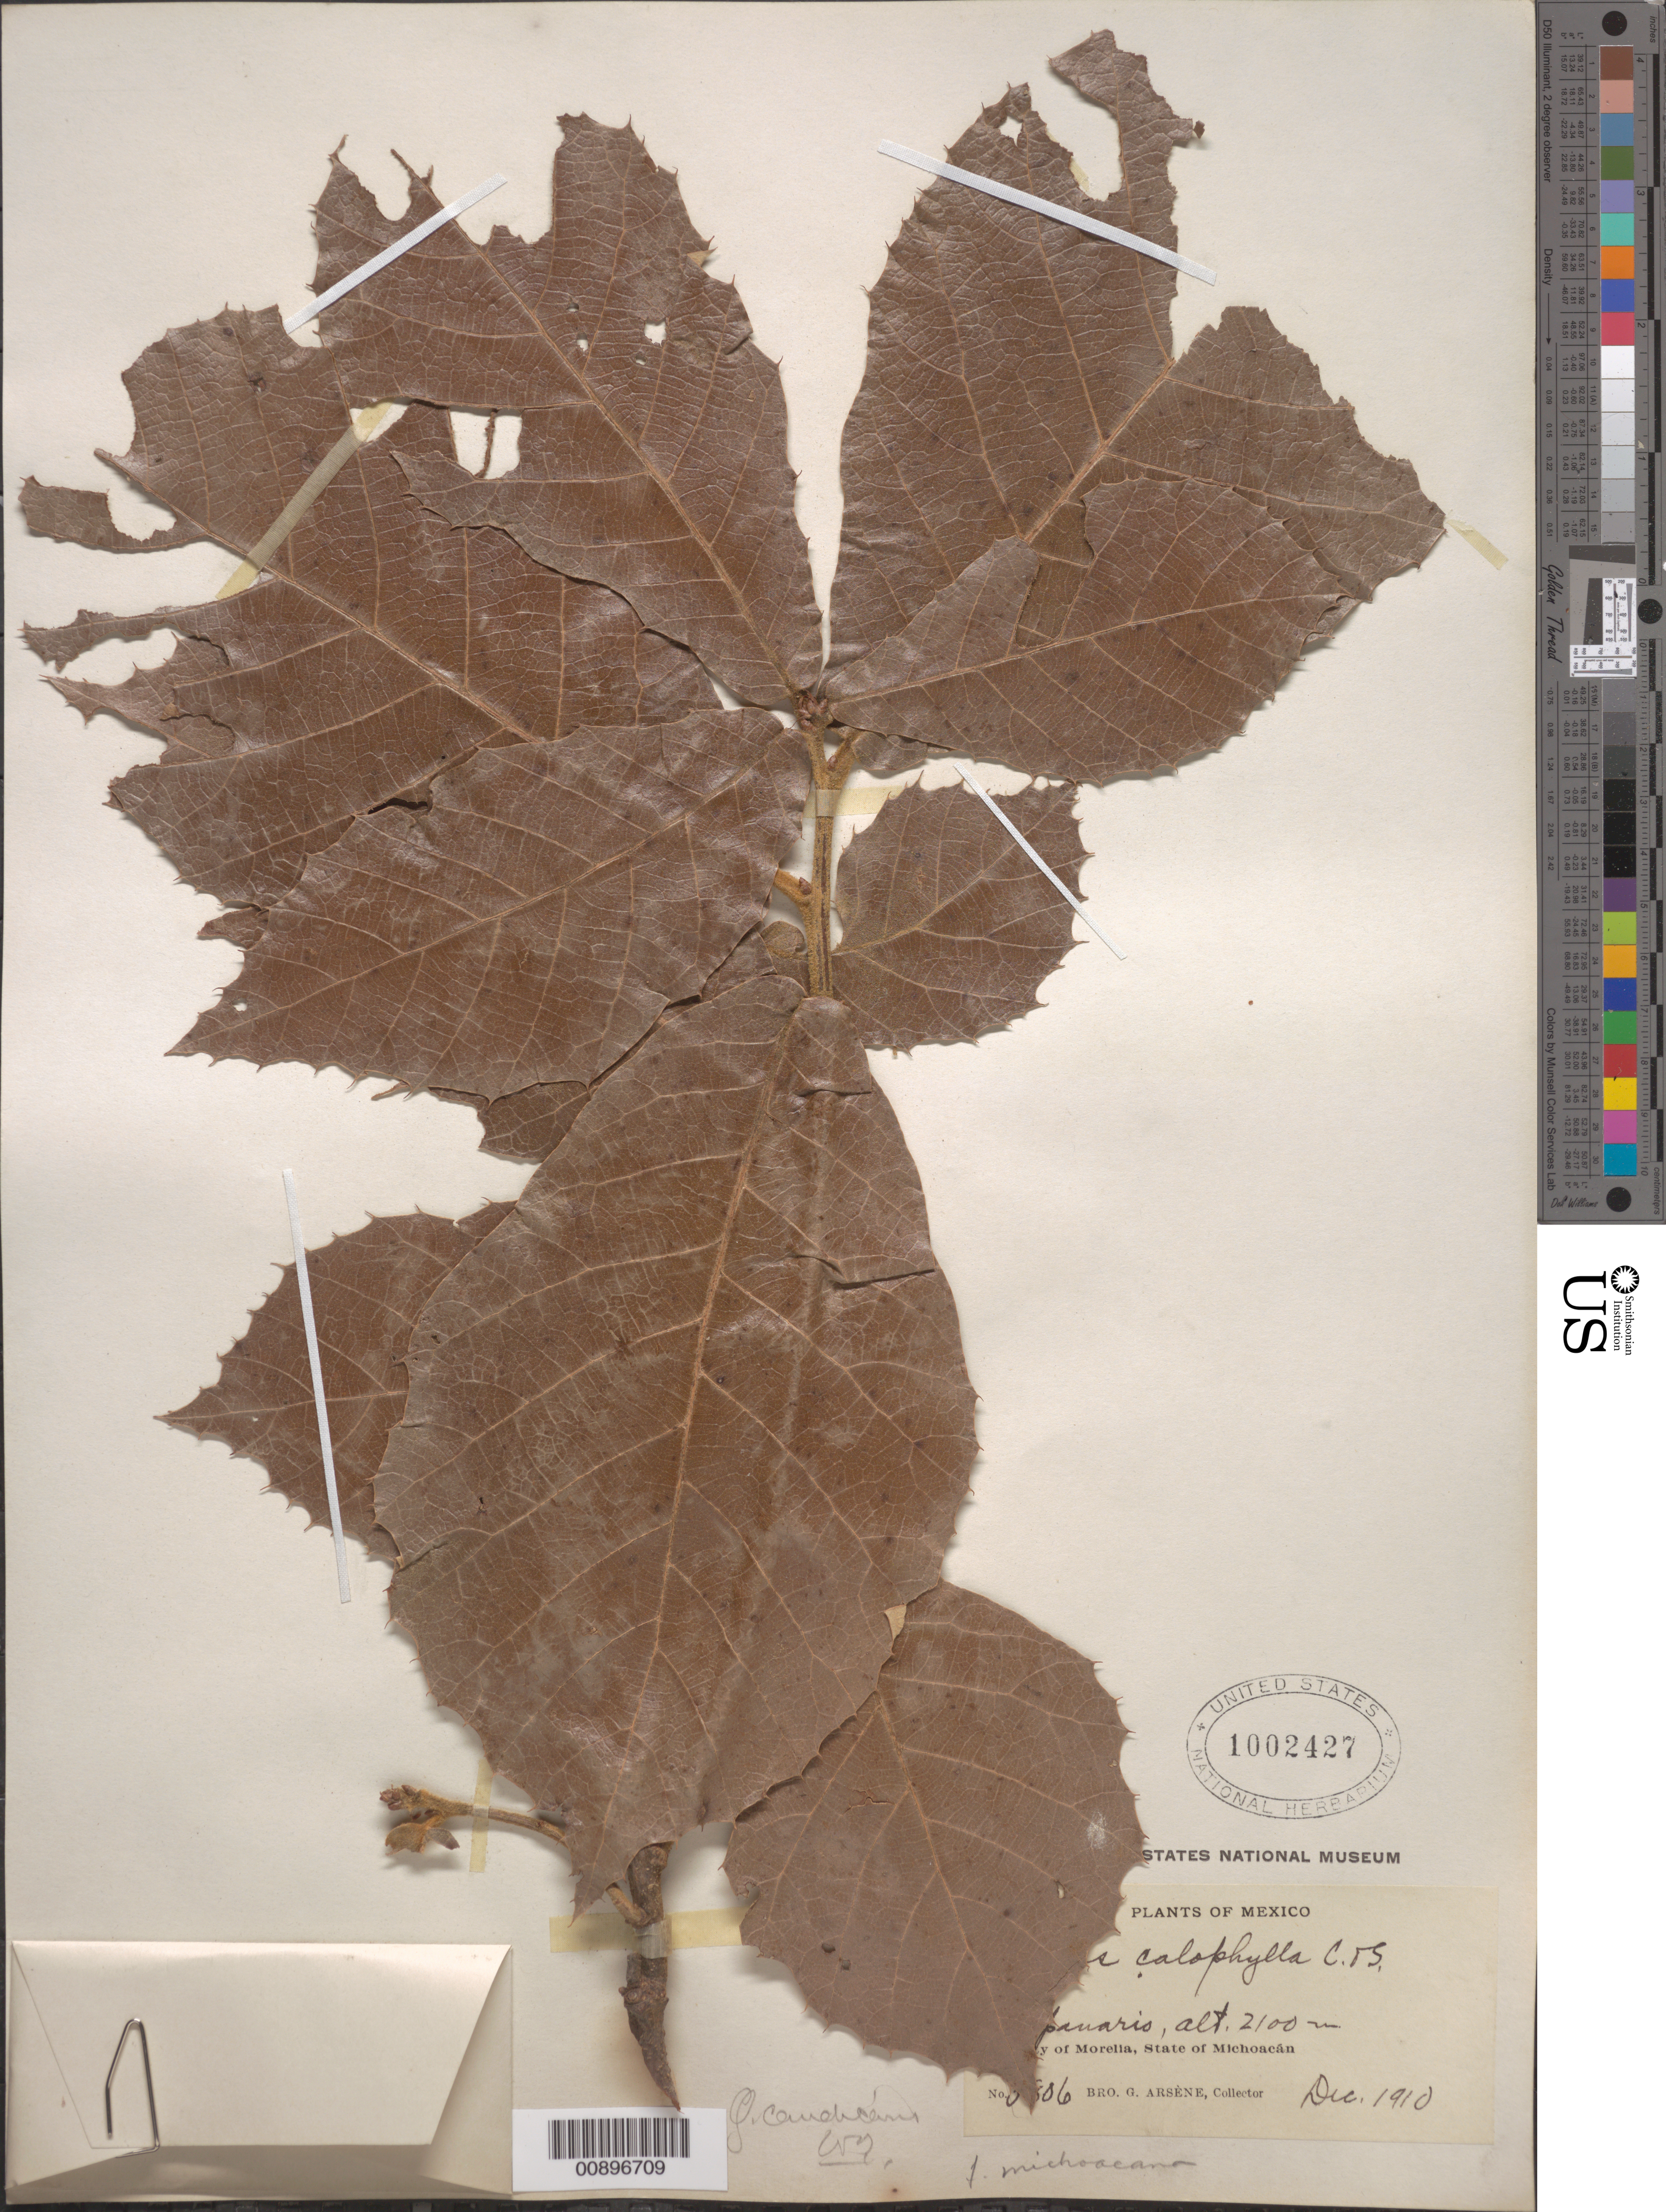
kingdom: Plantae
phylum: Tracheophyta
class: Magnoliopsida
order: Fagales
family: Fagaceae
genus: Quercus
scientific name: Quercus candicans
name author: Née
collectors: Bro. G. Arsène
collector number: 5806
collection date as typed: Dec 1910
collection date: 1910-12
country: Mexico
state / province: Michoacán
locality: Campanario. Vicinity of Morelia, Michoacán.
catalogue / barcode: US 1002427